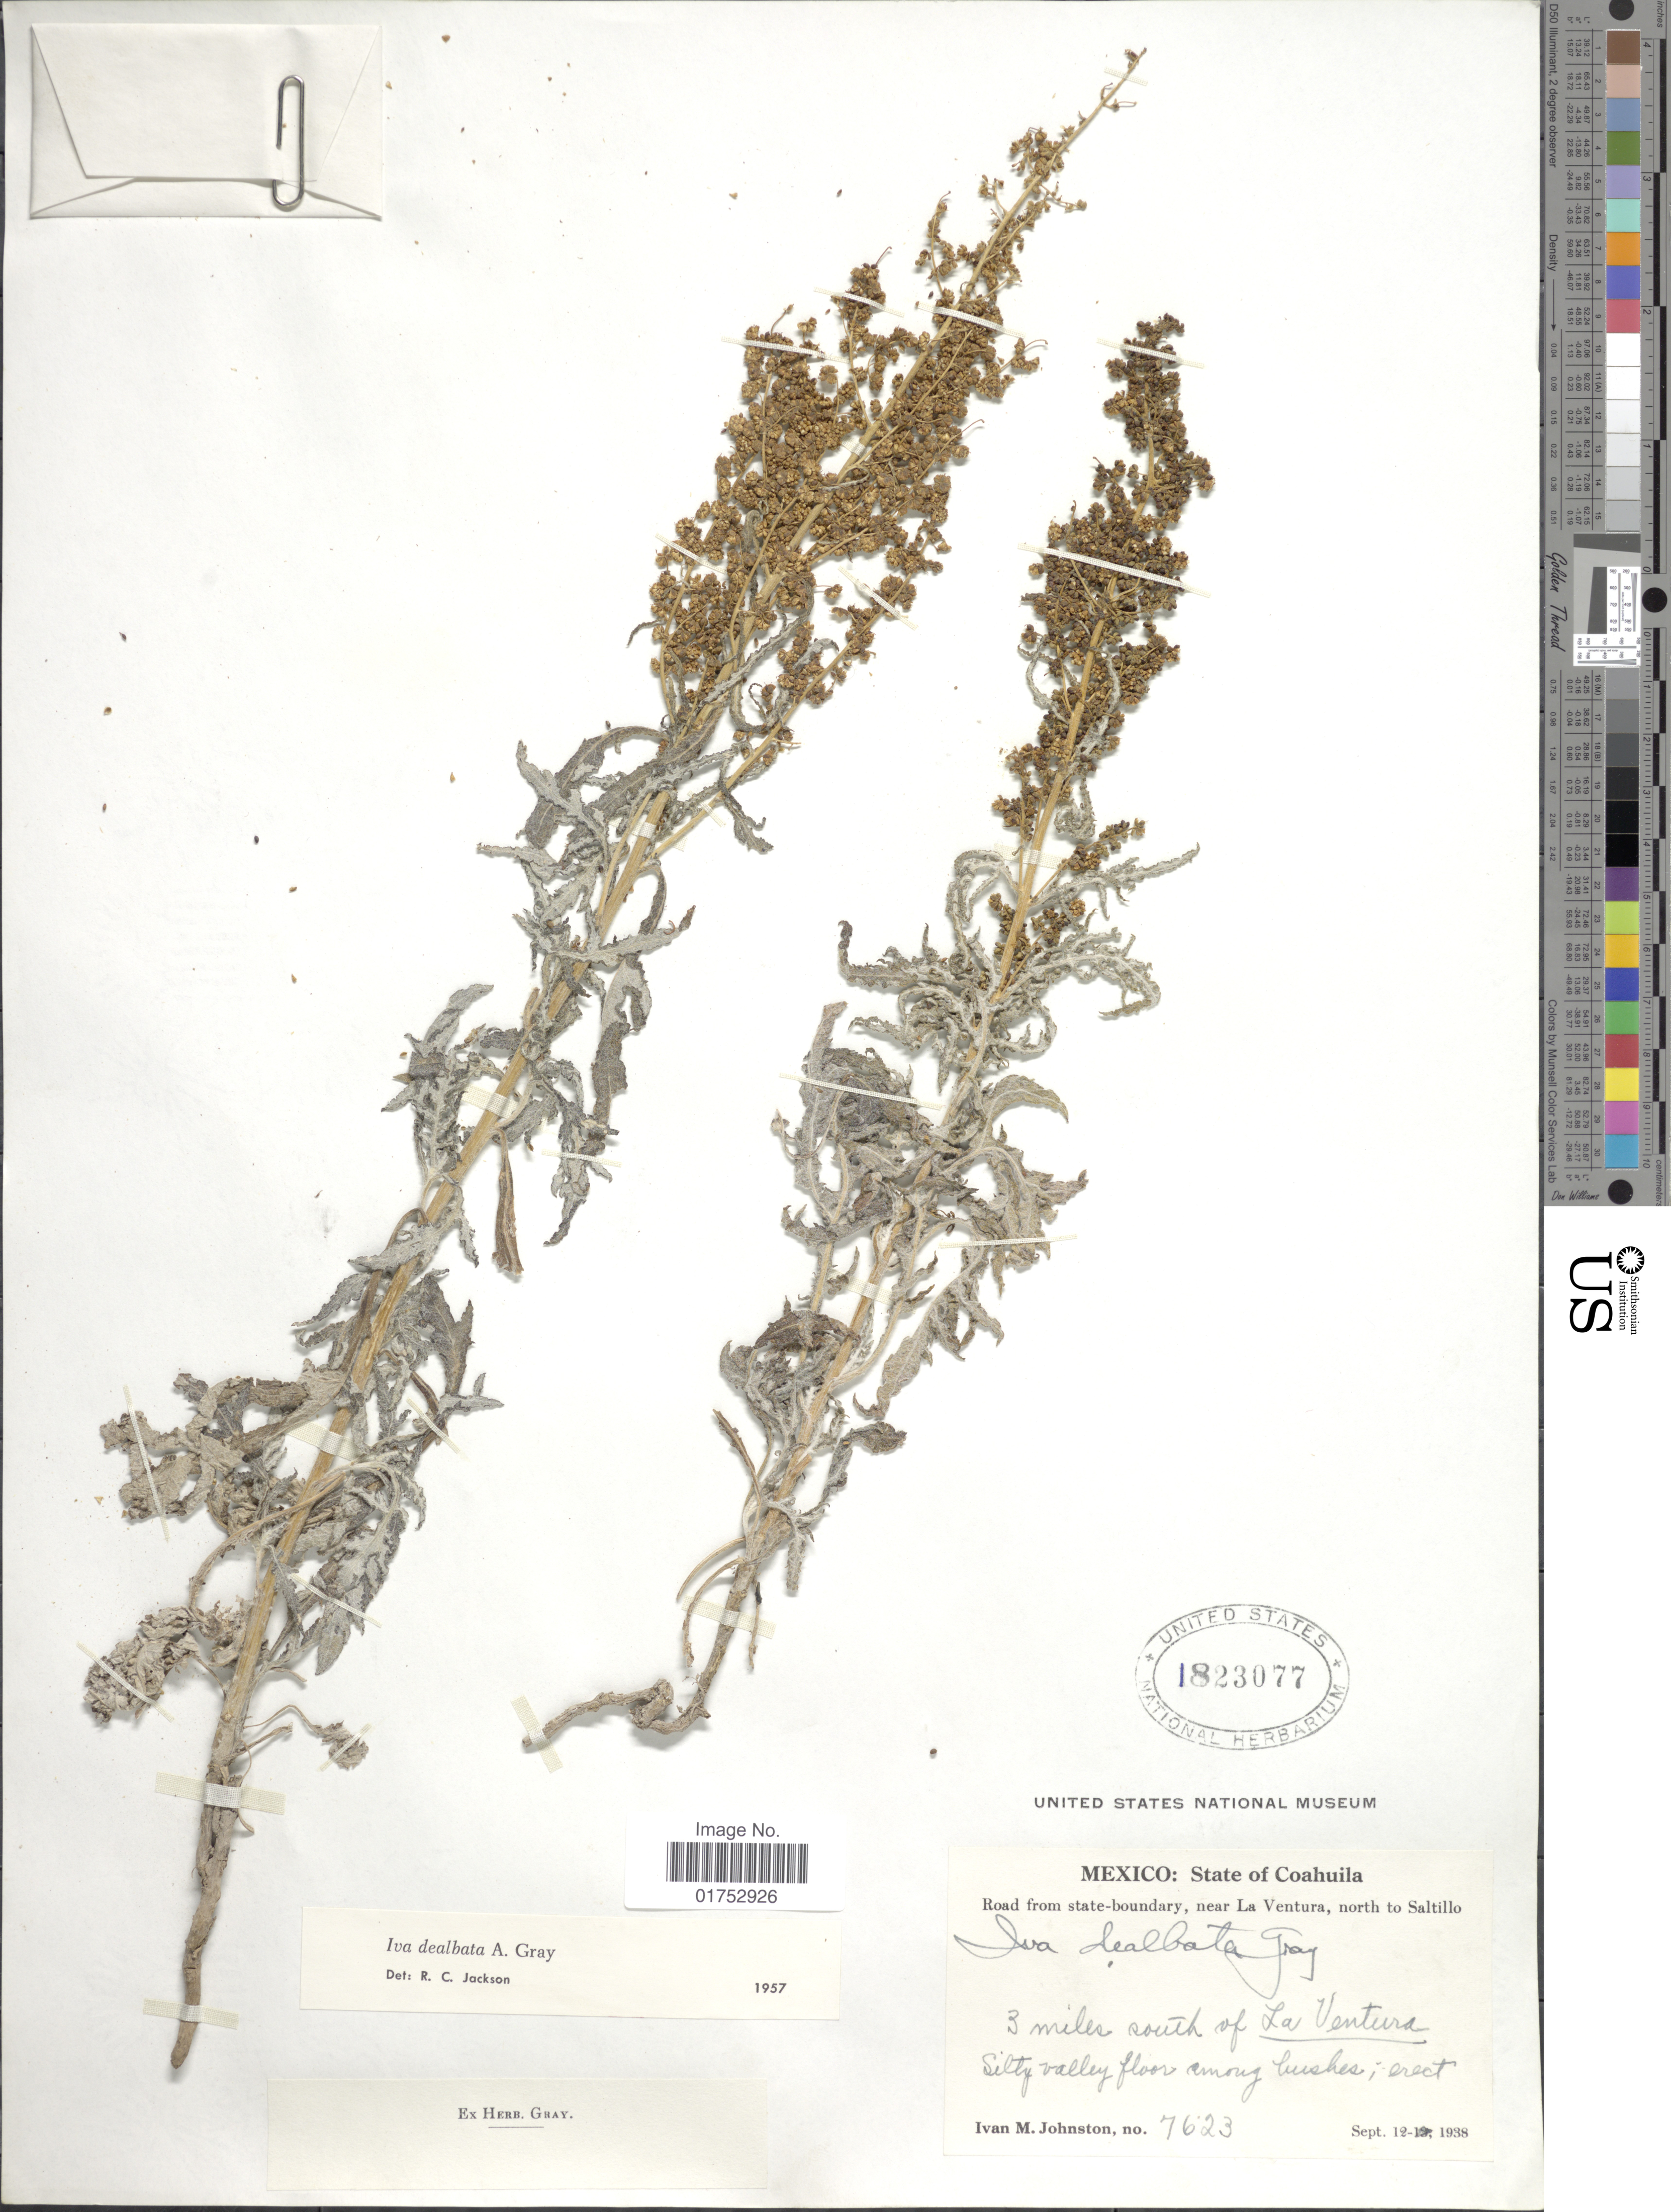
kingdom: Plantae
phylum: Tracheophyta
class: Magnoliopsida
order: Asterales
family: Asteraceae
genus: Iva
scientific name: Iva dealbata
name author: A. Gray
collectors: I.M. Johnston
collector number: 7623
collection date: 1938-09-12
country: Mexico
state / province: Coahuila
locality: Road from state-boundary, near La Ventura, north to Saltillo, 3 miles south of La Ventura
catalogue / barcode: US 1823077